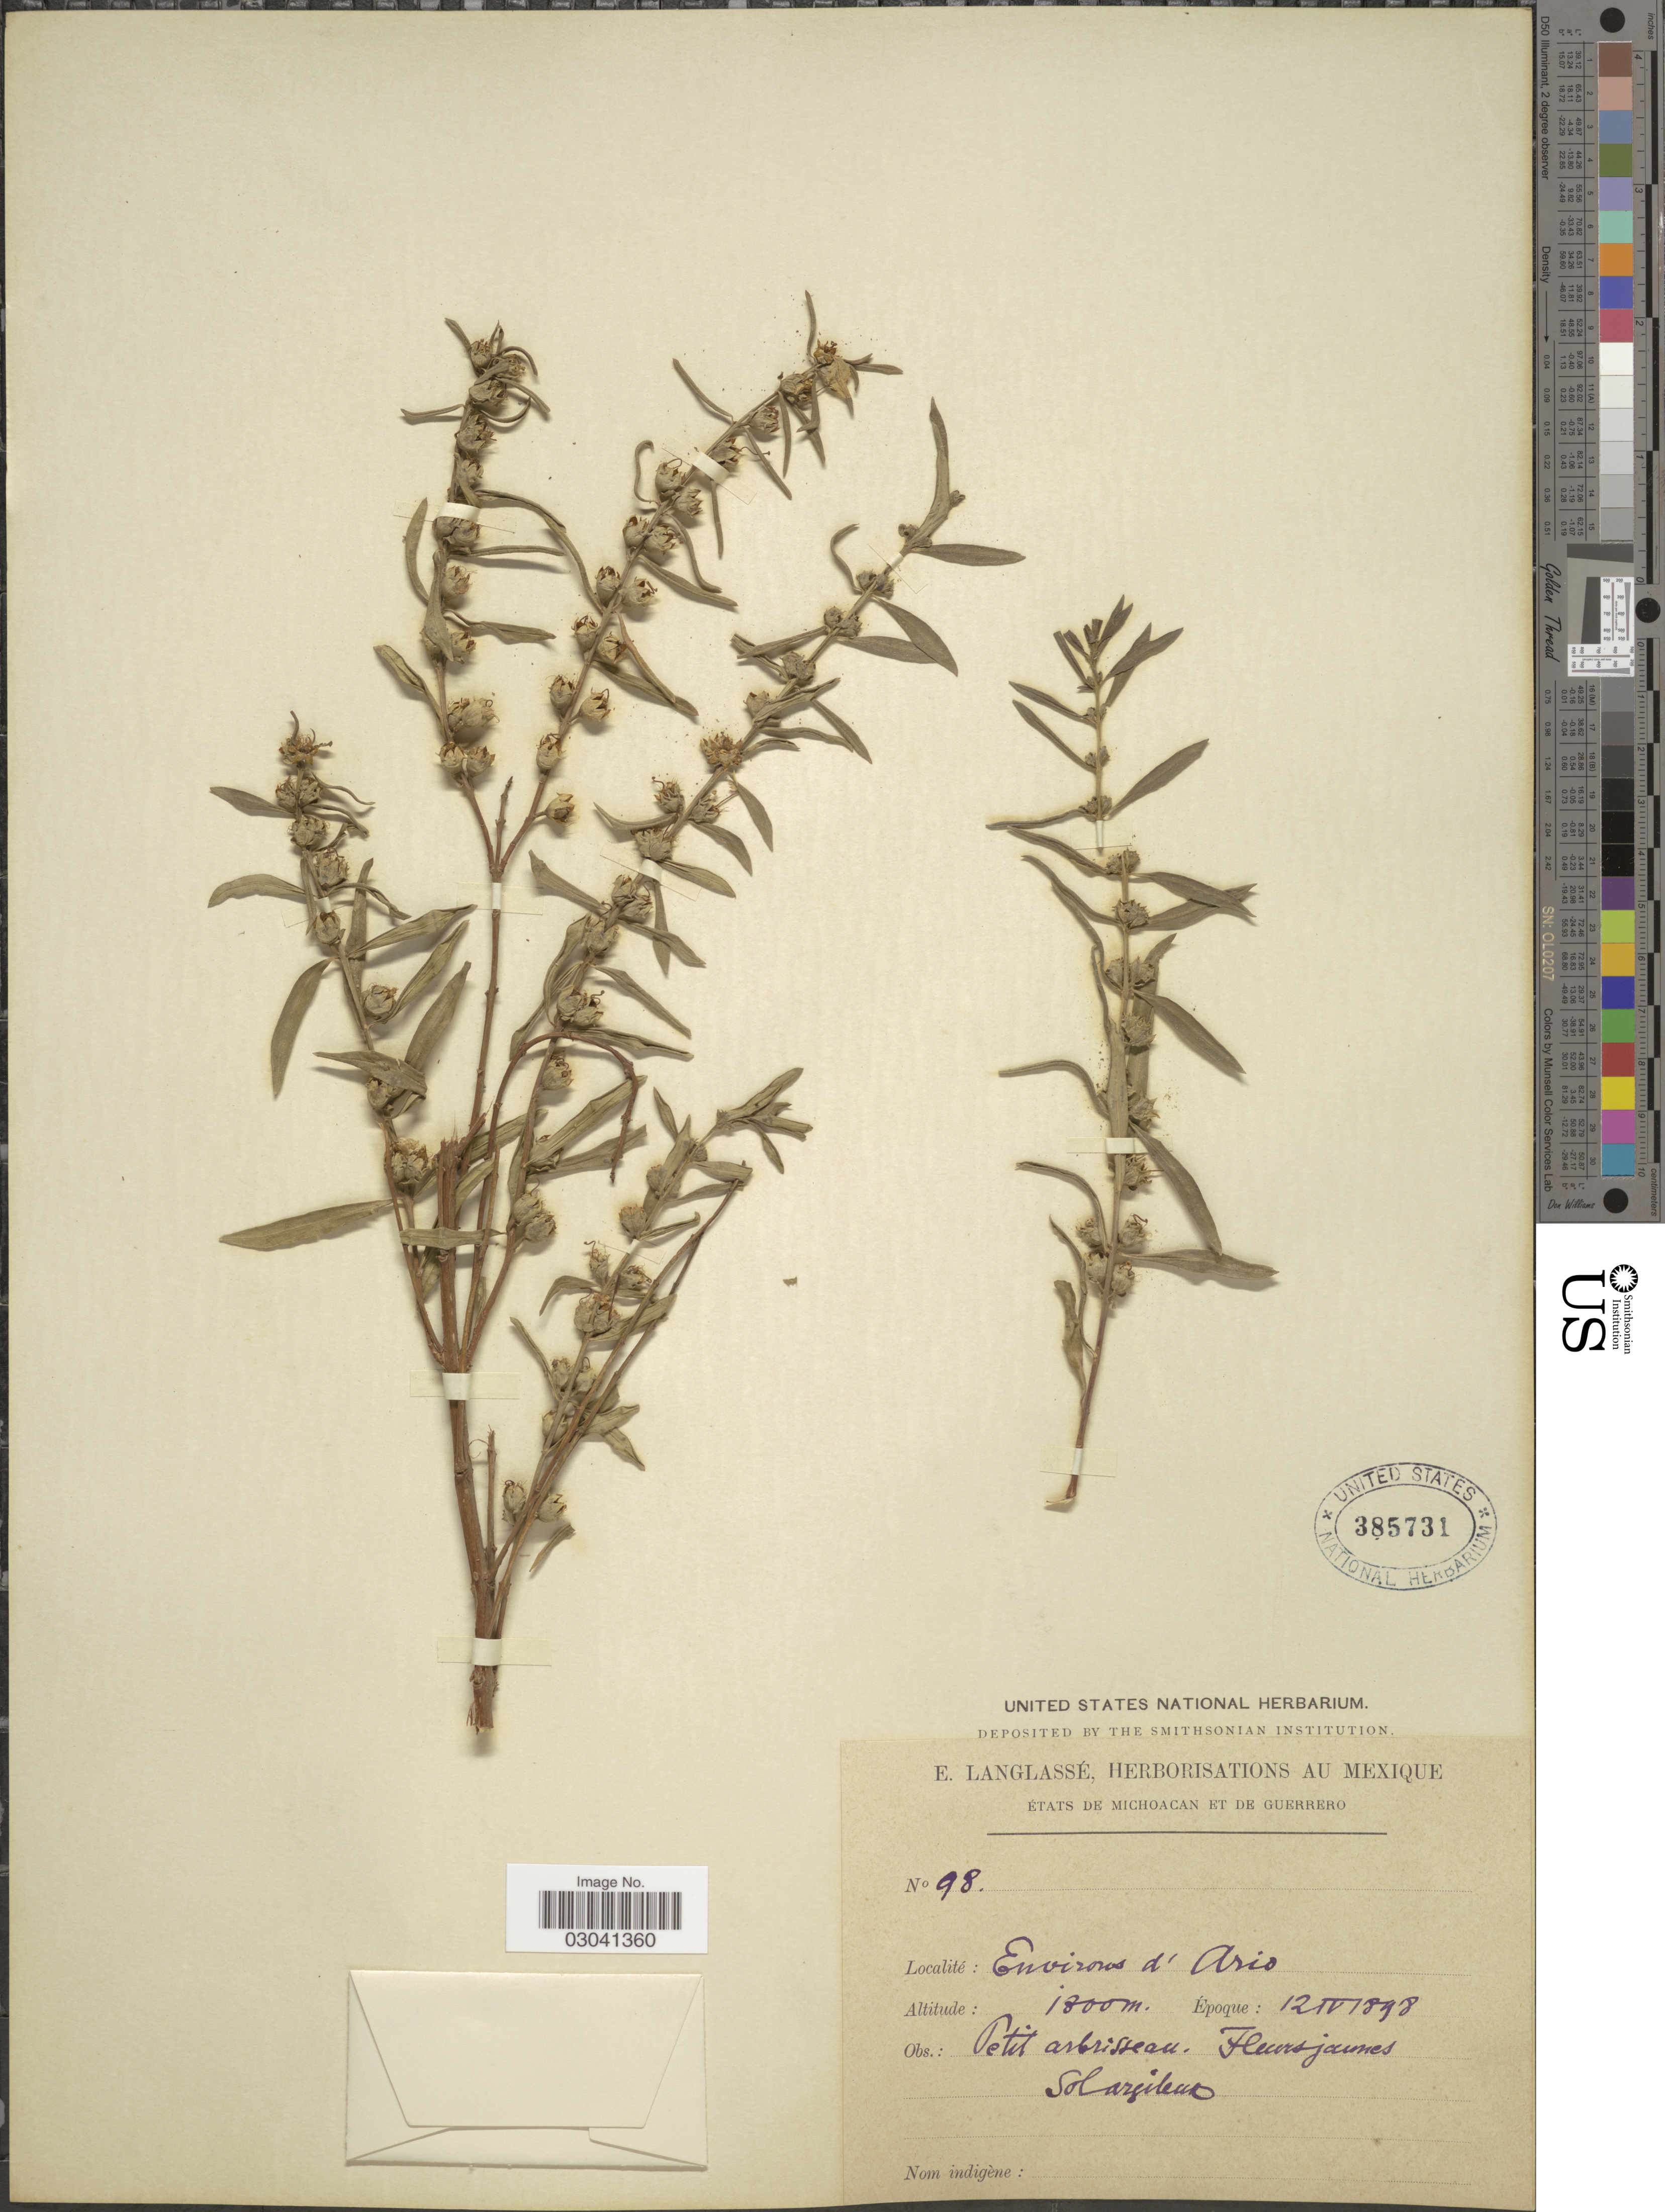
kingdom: Plantae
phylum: Tracheophyta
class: Magnoliopsida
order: Myrtales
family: Lythraceae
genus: Heimia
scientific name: Heimia salicifolia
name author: Link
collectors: E. Langlassé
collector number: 98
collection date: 1898-04-12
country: Mexico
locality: Environs d'Ario.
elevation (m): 1800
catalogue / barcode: US 385731